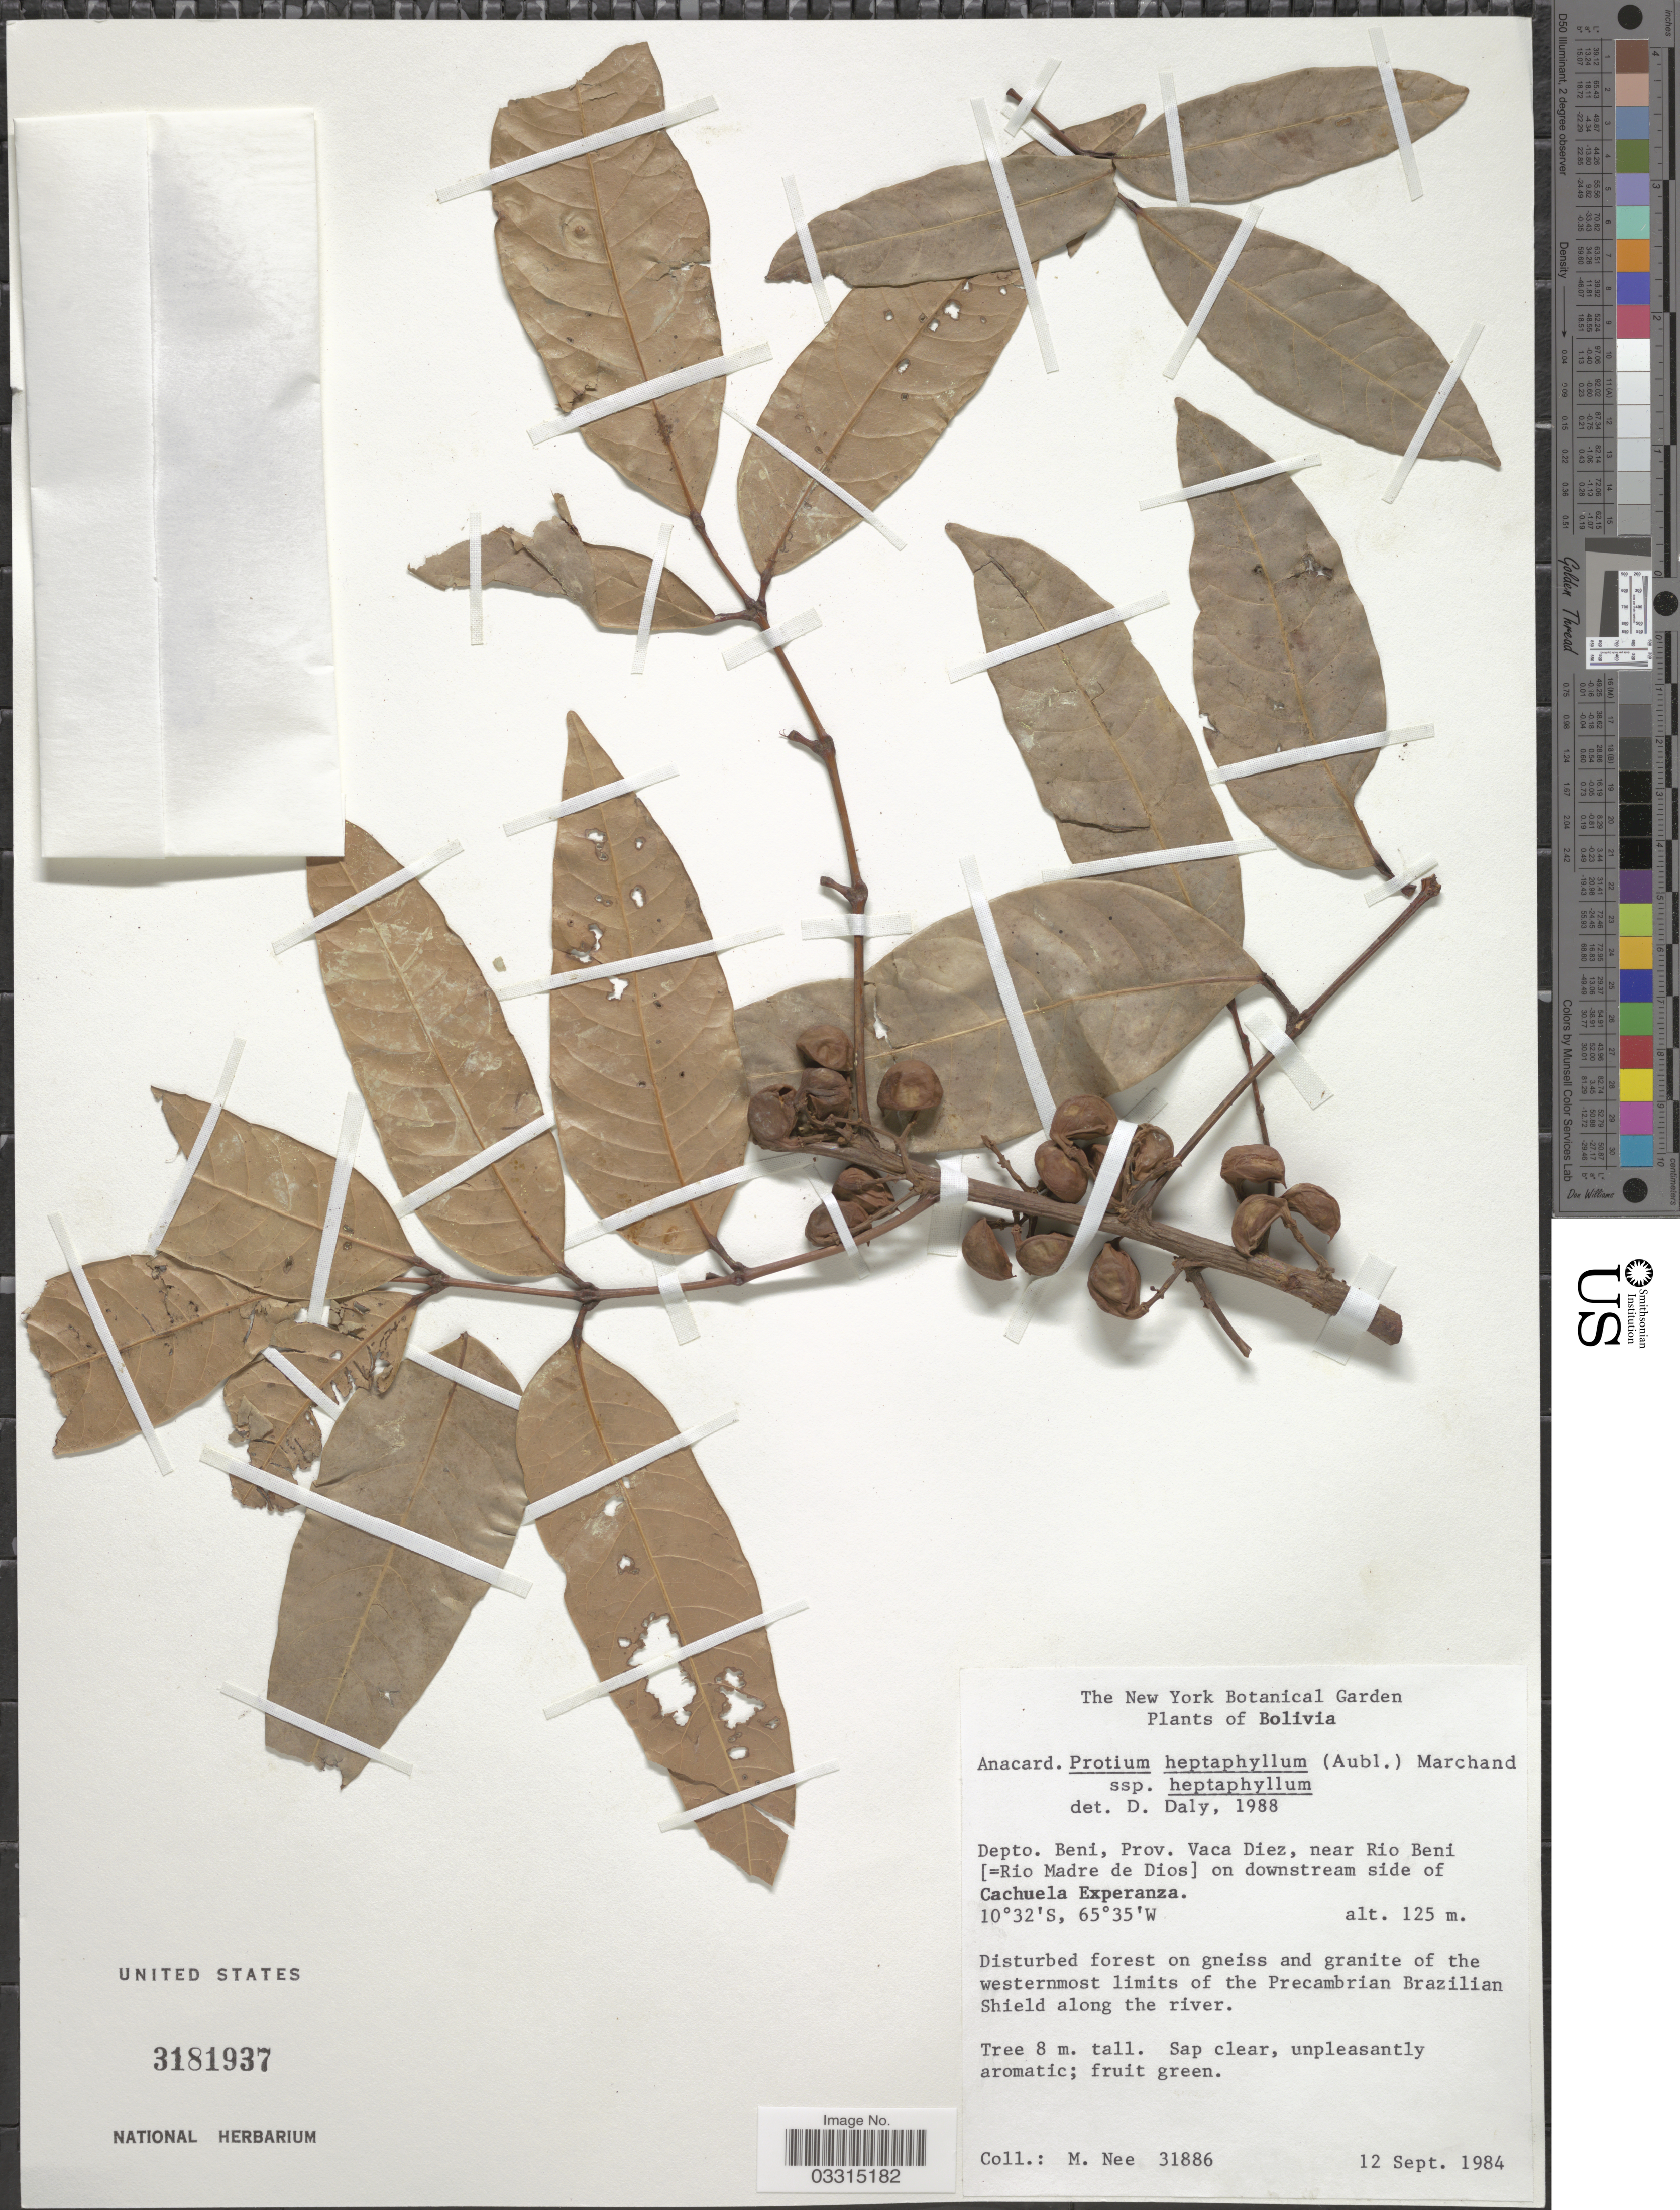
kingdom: Plantae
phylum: Tracheophyta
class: Magnoliopsida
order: Sapindales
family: Burseraceae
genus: Protium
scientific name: Protium heptaphyllum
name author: (Aubl.) Marchand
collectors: M. Nee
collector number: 31886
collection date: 1984-09-12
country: Bolivia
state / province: Beni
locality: Depto. Beni, Prov. Vaca Diez, near Rio Beni [= Rio Madre de Dios] on downstream side of Cachuela Experanza.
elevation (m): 125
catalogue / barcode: US 3181937